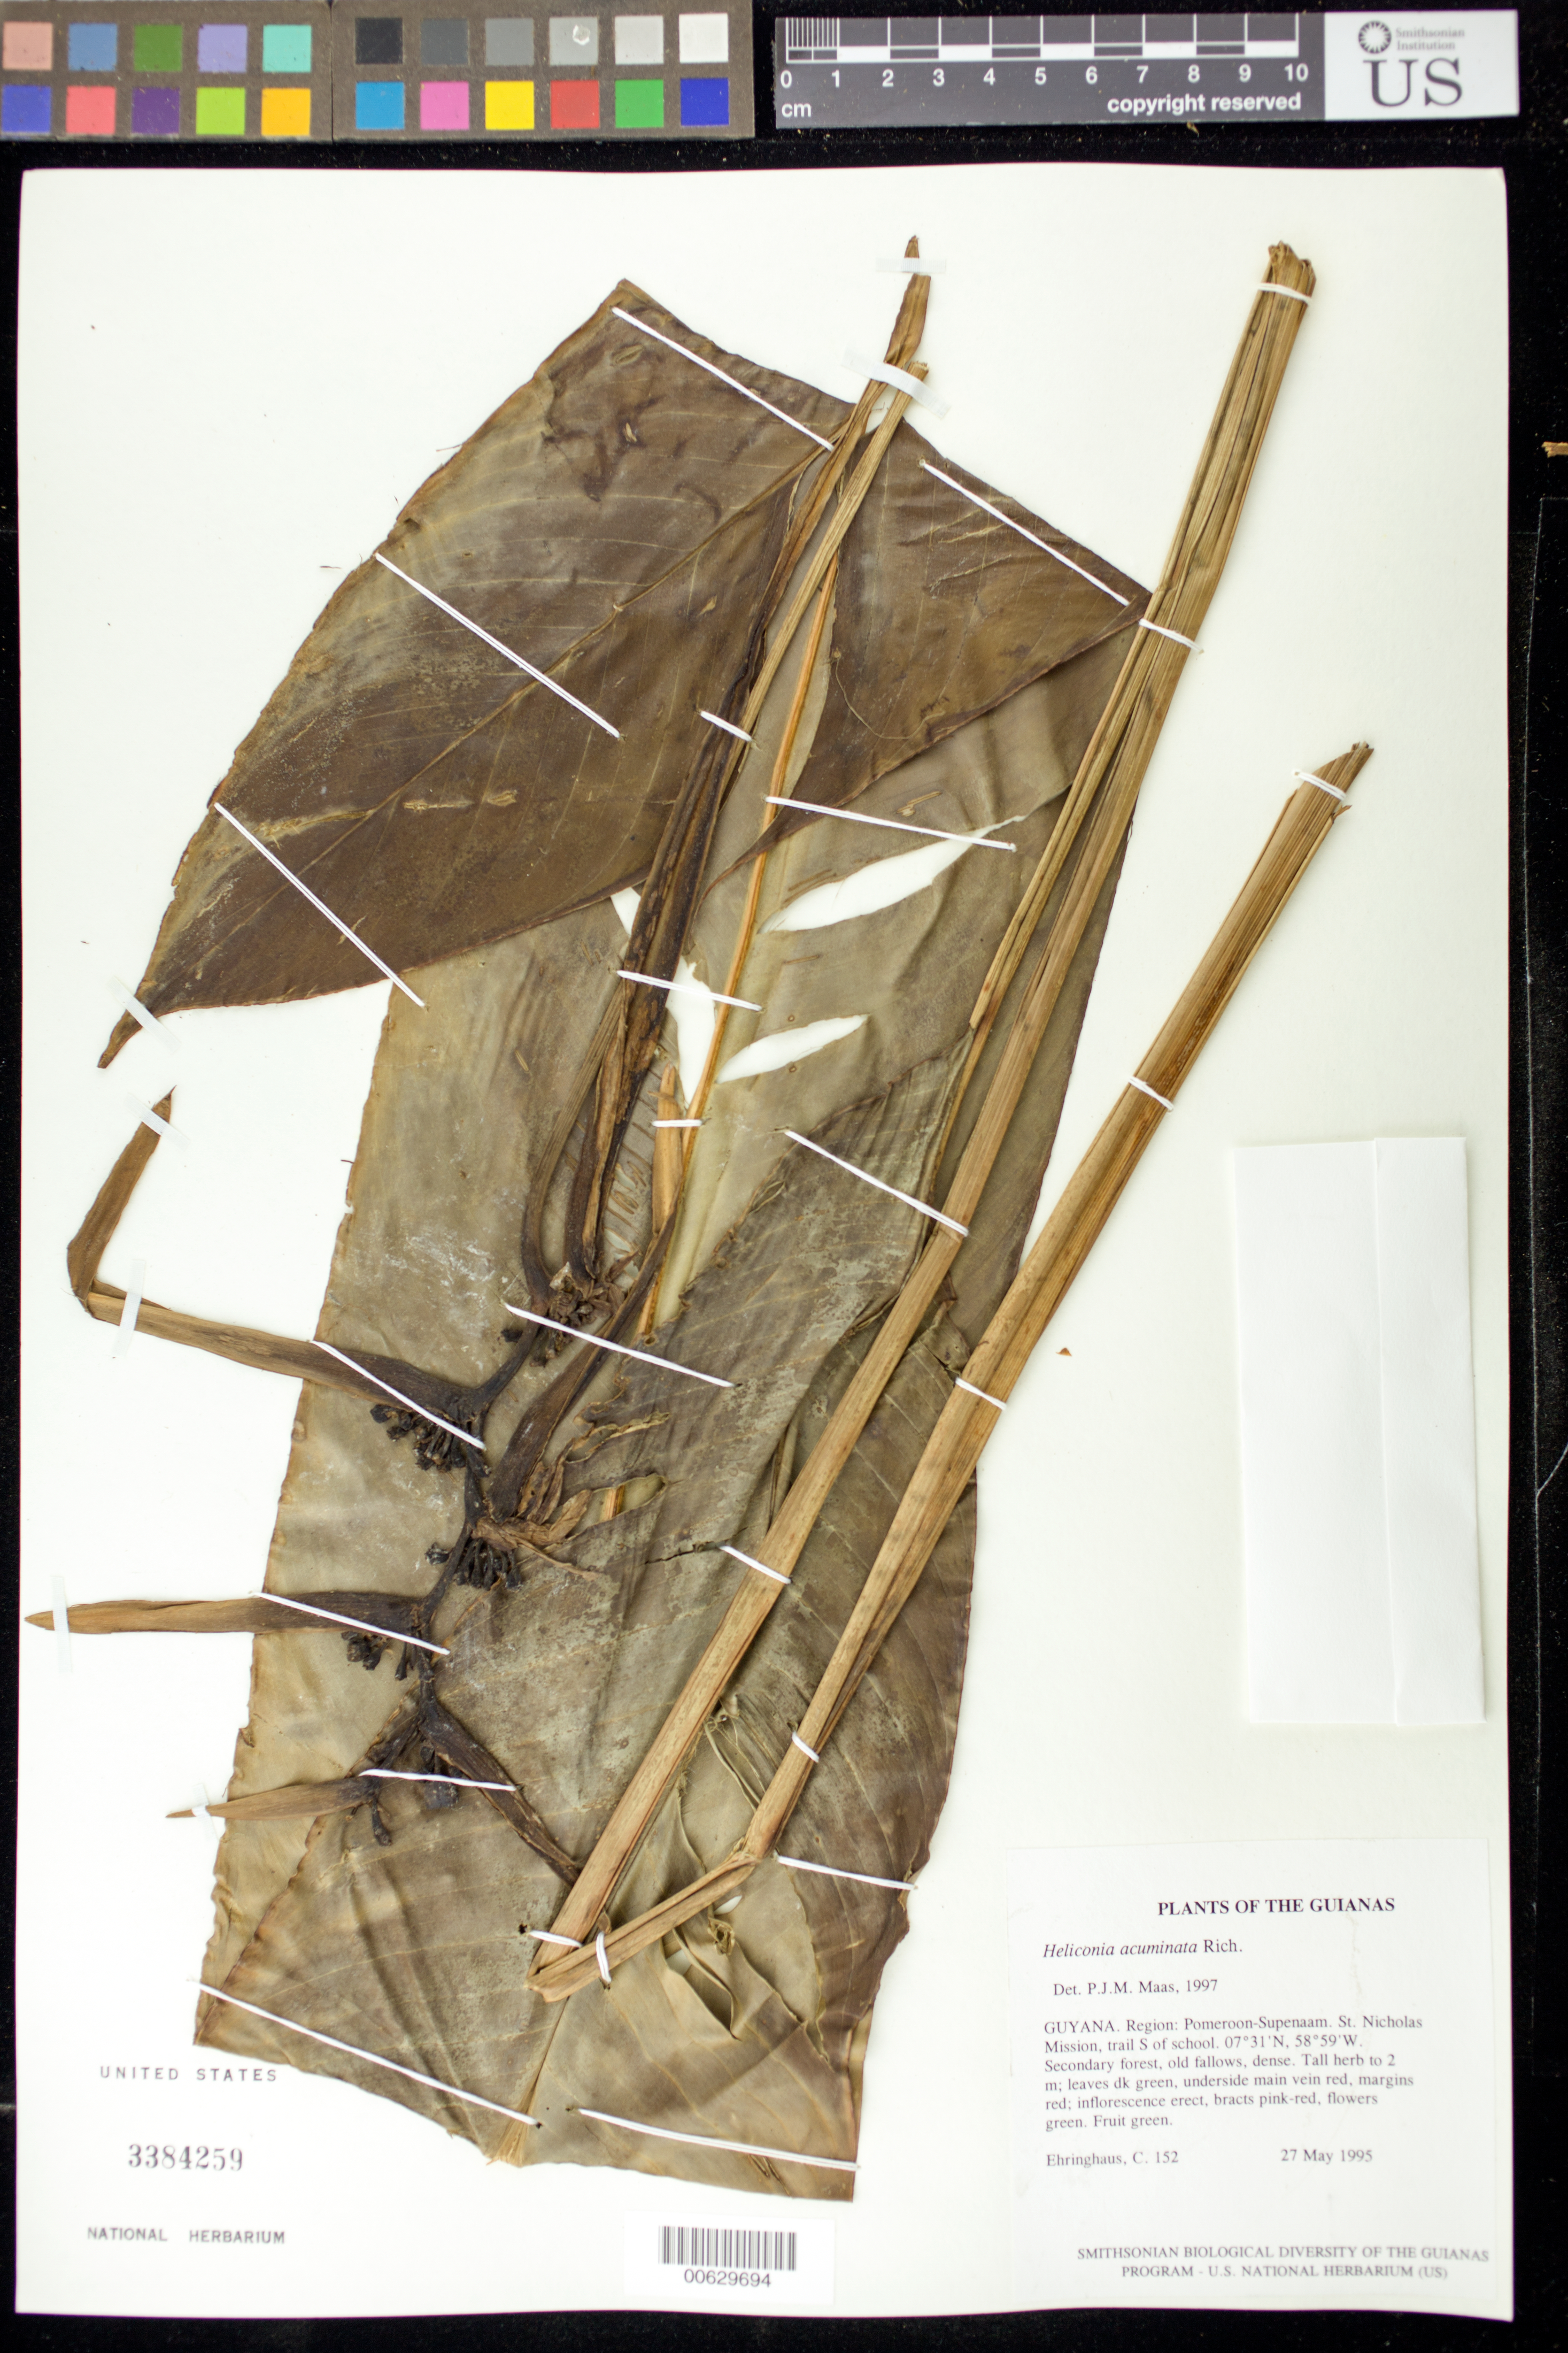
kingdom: Plantae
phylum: Tracheophyta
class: Liliopsida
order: Zingiberales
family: Heliconiaceae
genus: Heliconia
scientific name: Heliconia acuminata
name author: A. Rich.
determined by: Maas, Paul J. M.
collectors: C. Ehringhaus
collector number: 152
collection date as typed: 27 May 1995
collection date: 1995-05-27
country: Guyana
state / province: Pomeroon-Supenaam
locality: St. Nicholas Mission, trail S of school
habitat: Secondary forest, old fallows, dense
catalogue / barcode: US 3384259